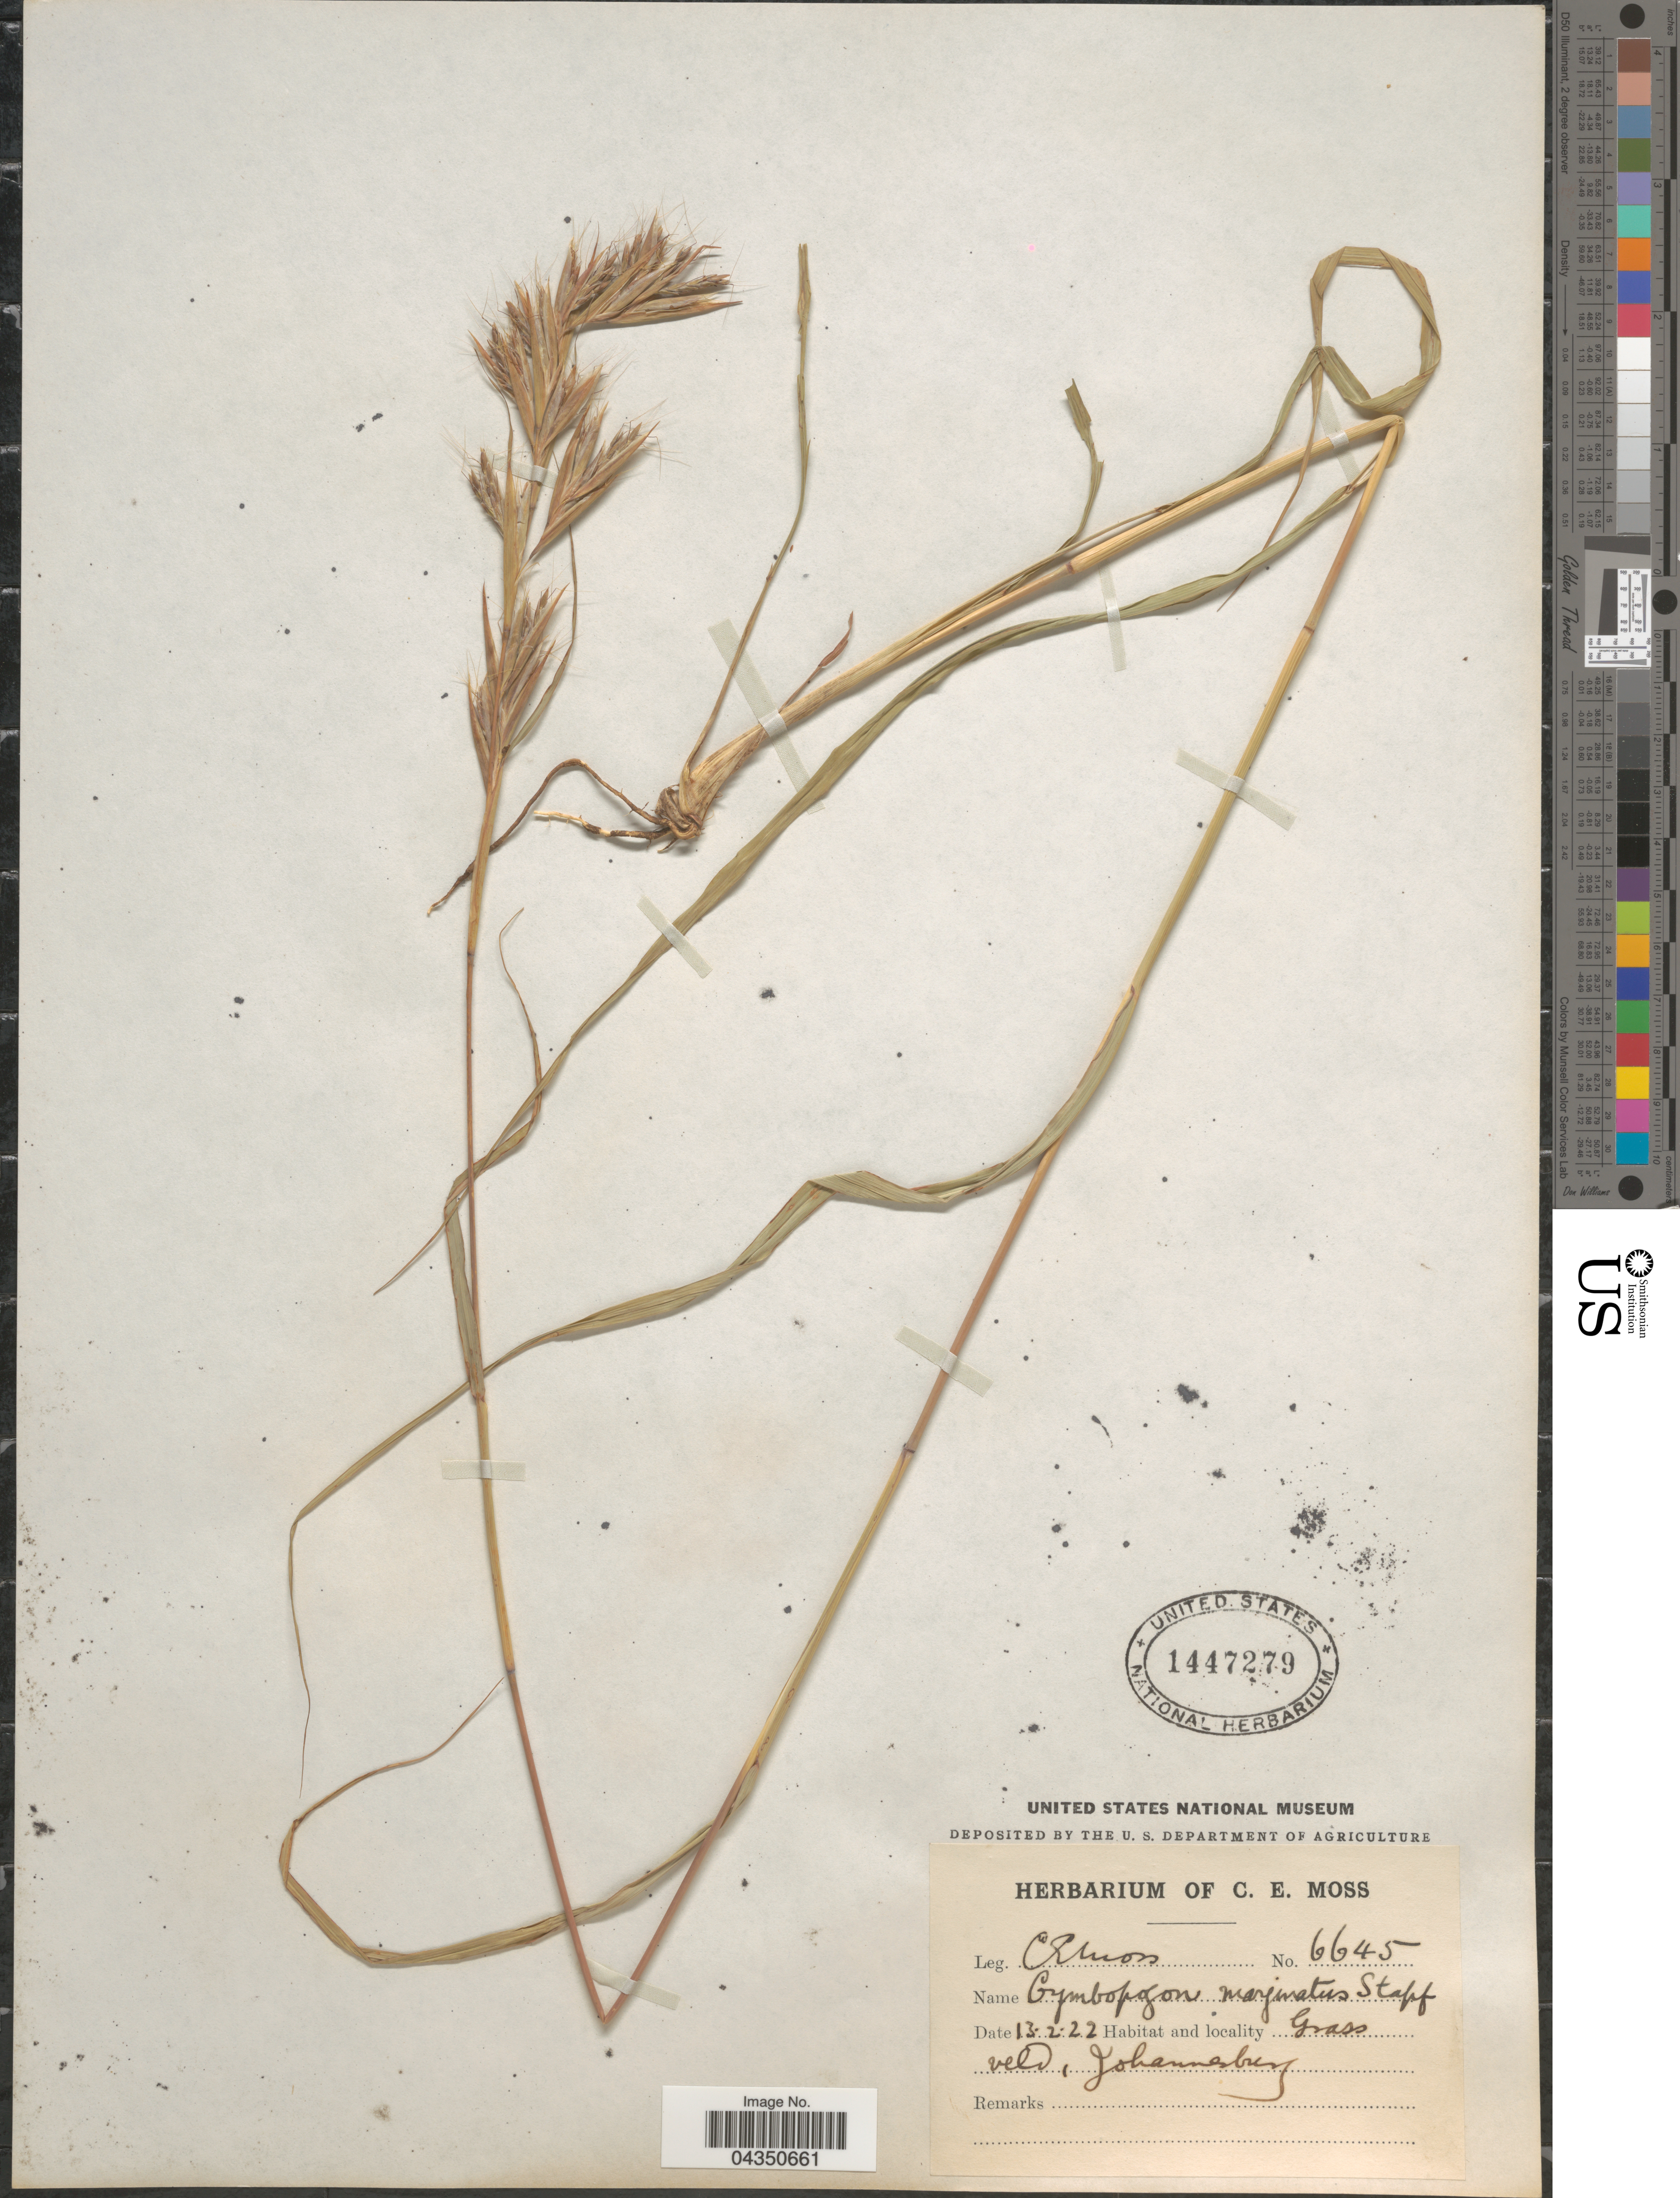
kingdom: Plantae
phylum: Tracheophyta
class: Liliopsida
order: Poales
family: Poaceae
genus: Cymbopogon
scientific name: Cymbopogon pospischillii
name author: (K. Schum.) C.E. Hubb.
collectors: C. E. Moss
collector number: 6645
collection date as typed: Transcribed d/m/y: 13/2/22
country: South Africa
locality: Grass veld, Johannesburg.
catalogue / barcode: US 1447279